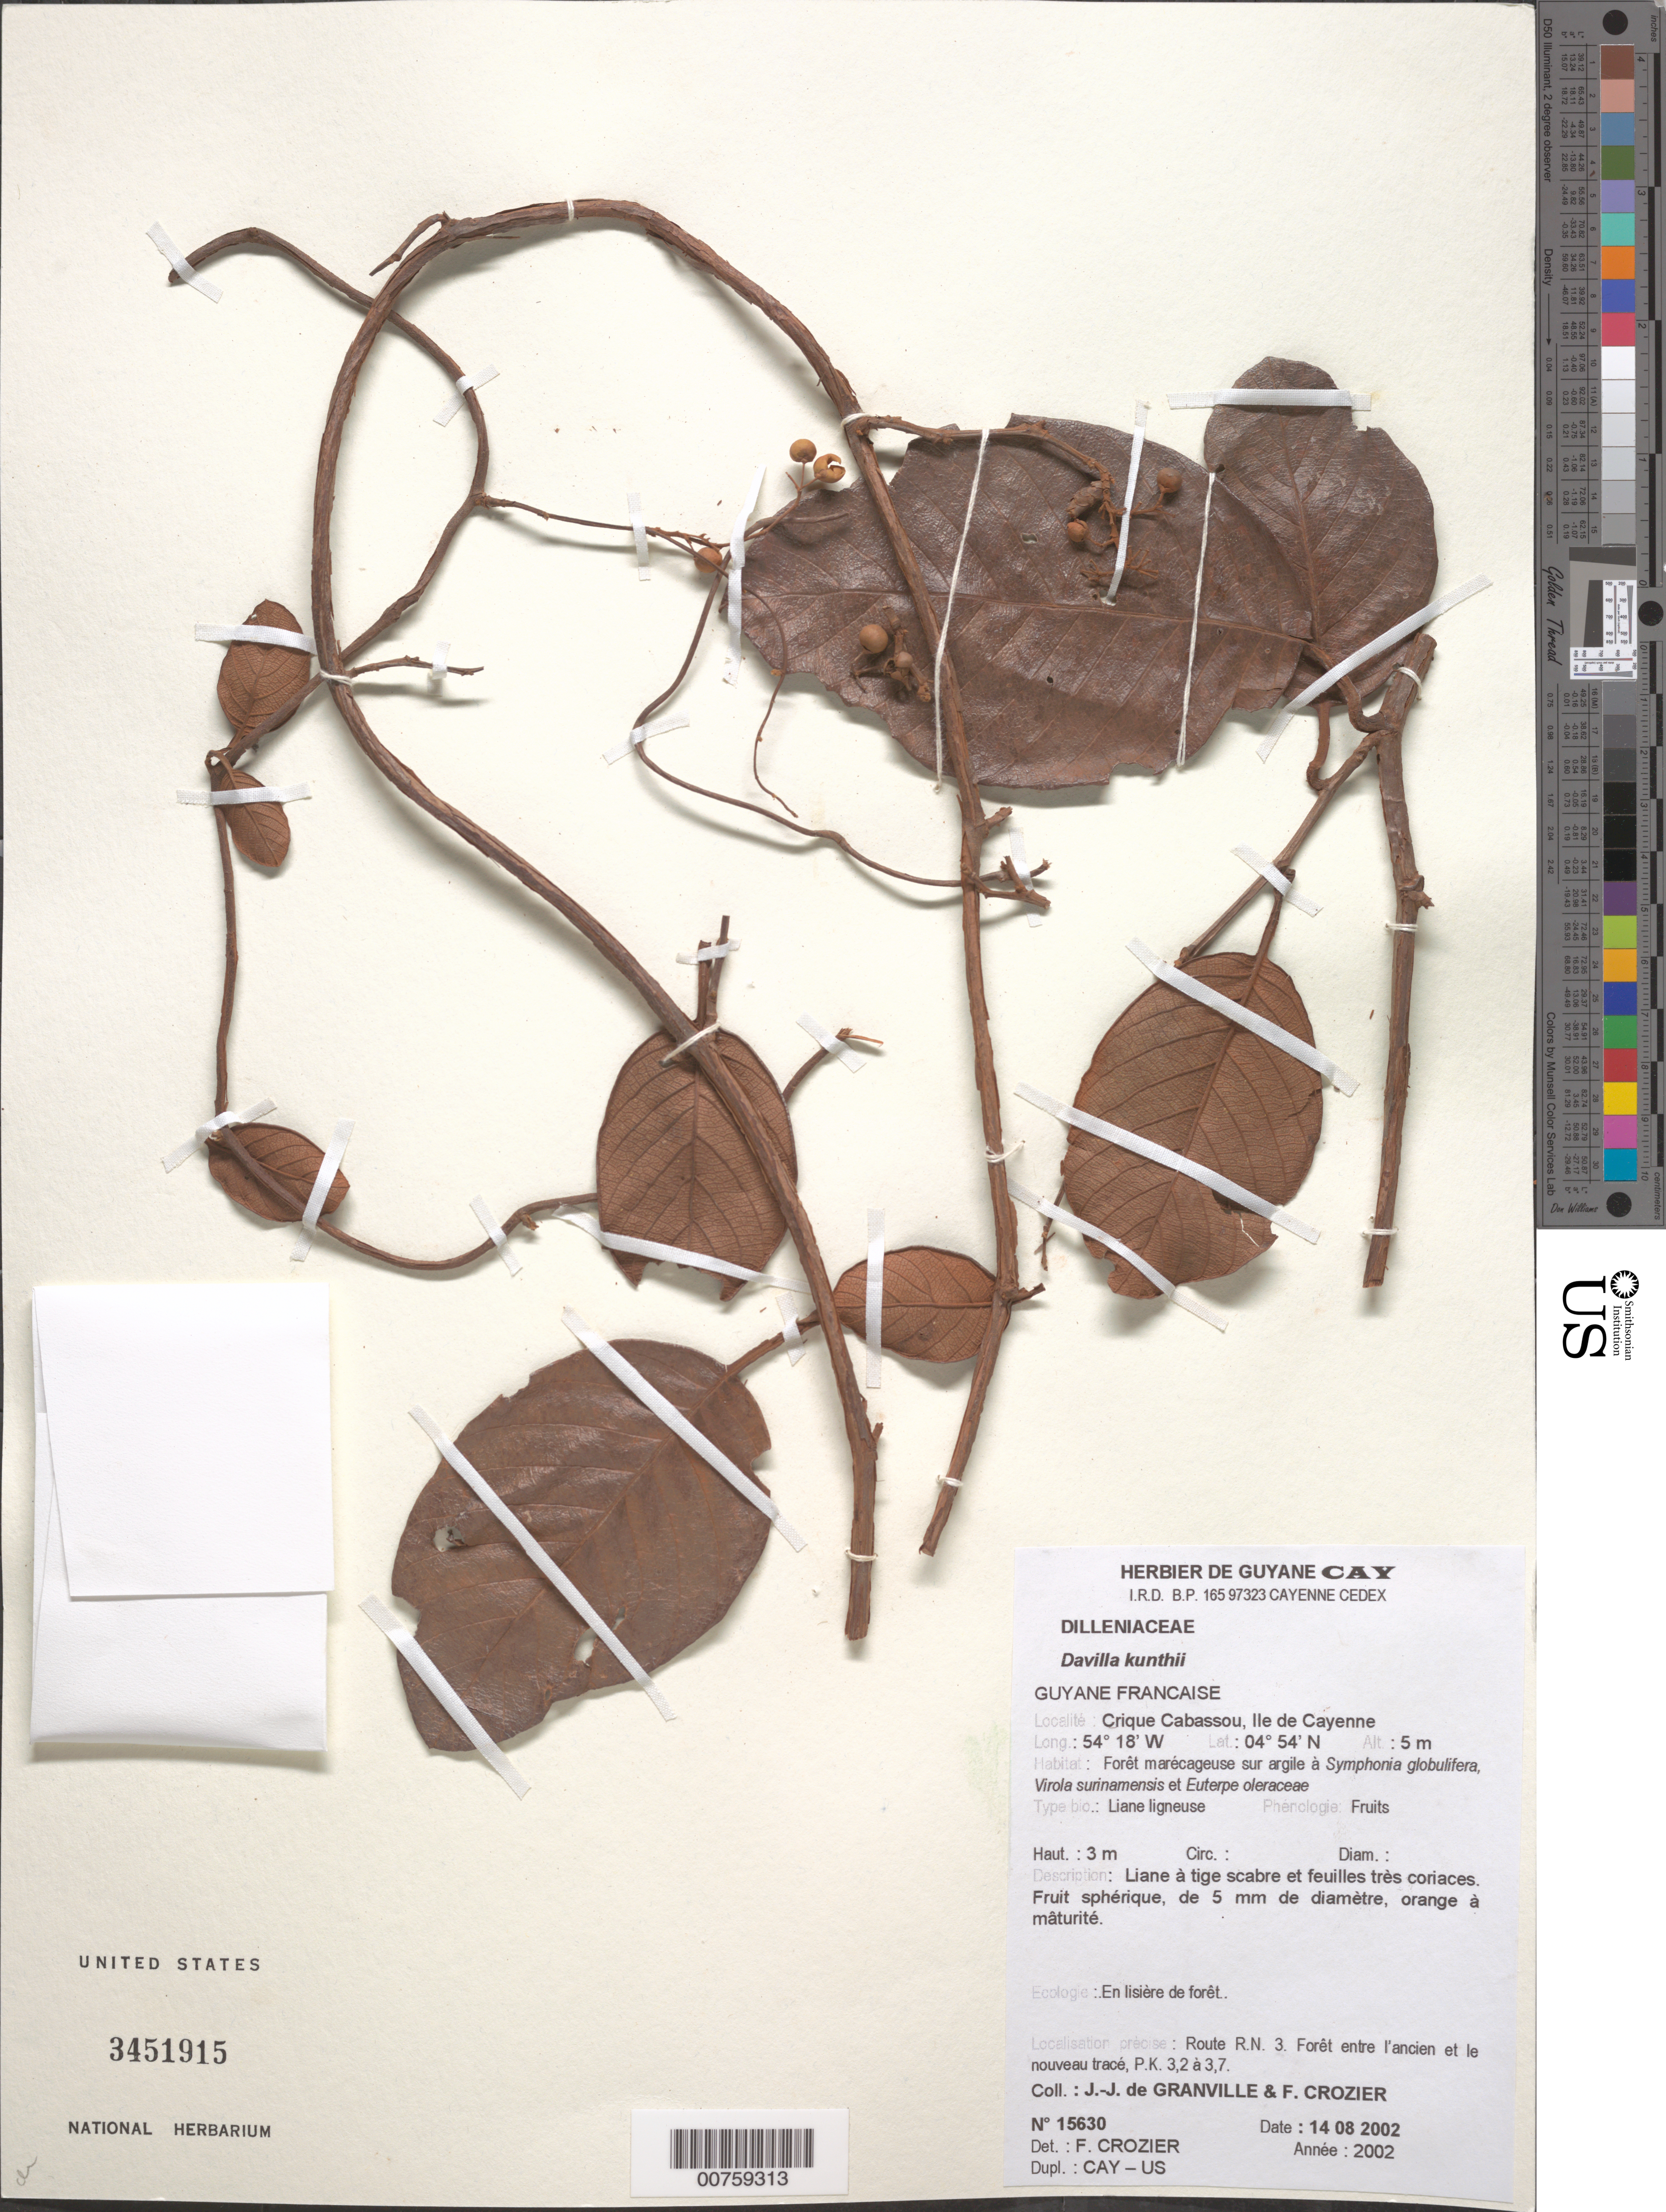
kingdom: Plantae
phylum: Tracheophyta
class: Magnoliopsida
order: Dilleniales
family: Dilleniaceae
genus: Davilla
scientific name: Davilla kunthii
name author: A. St.-Hil.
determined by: Crozier, F.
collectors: J.-J. de Granville & F. Crozier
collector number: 15630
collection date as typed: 14-Aug-02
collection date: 2002-08-14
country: French Guiana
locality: Crique Cabassou, Ile de Cayenne, Route R.N. 3, nouveau trace, PK 3.2-3.7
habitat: Forêt marécageuse sur argile a Symphonia globulifera, Virola surinamensis, Euterpe oleraceae, sous bois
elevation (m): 5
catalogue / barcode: US 3451915